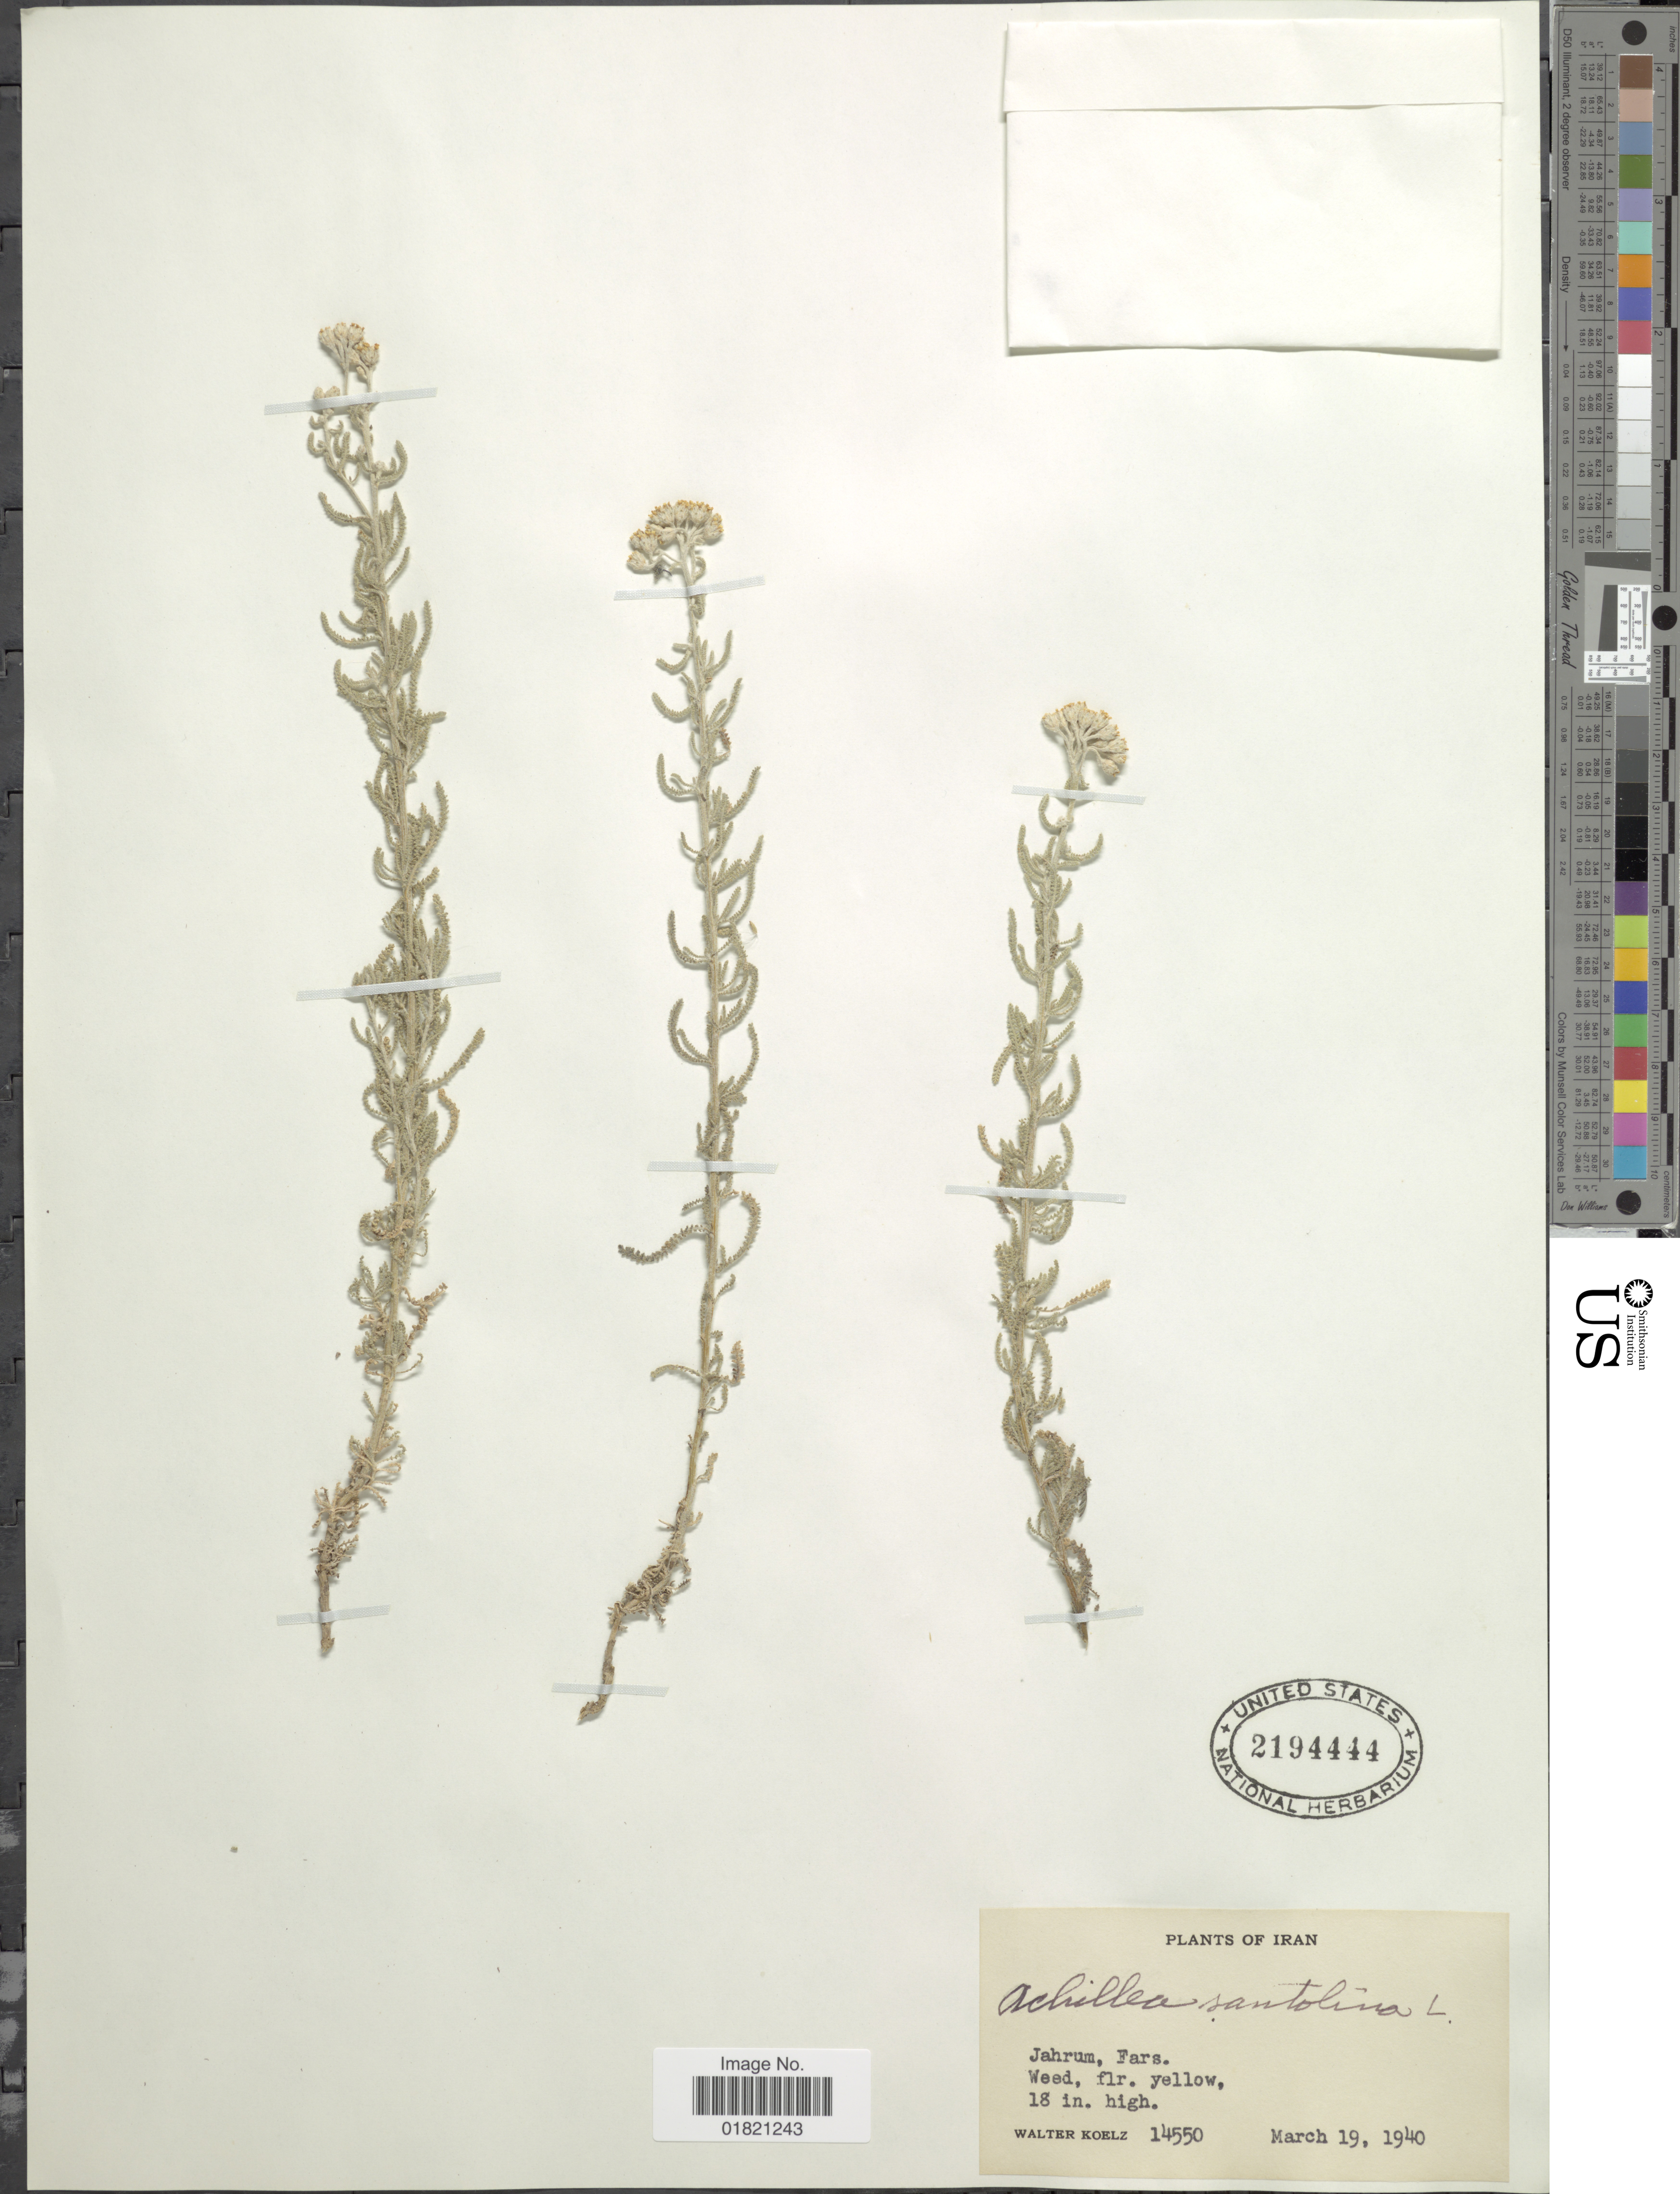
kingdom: Plantae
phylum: Tracheophyta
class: Magnoliopsida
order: Asterales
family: Asteraceae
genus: Achillea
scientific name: Achillea santolina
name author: L.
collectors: W. N. Koelz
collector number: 14550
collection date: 1940-03-19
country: Iran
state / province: Fars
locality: Jahrum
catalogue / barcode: US 2194444